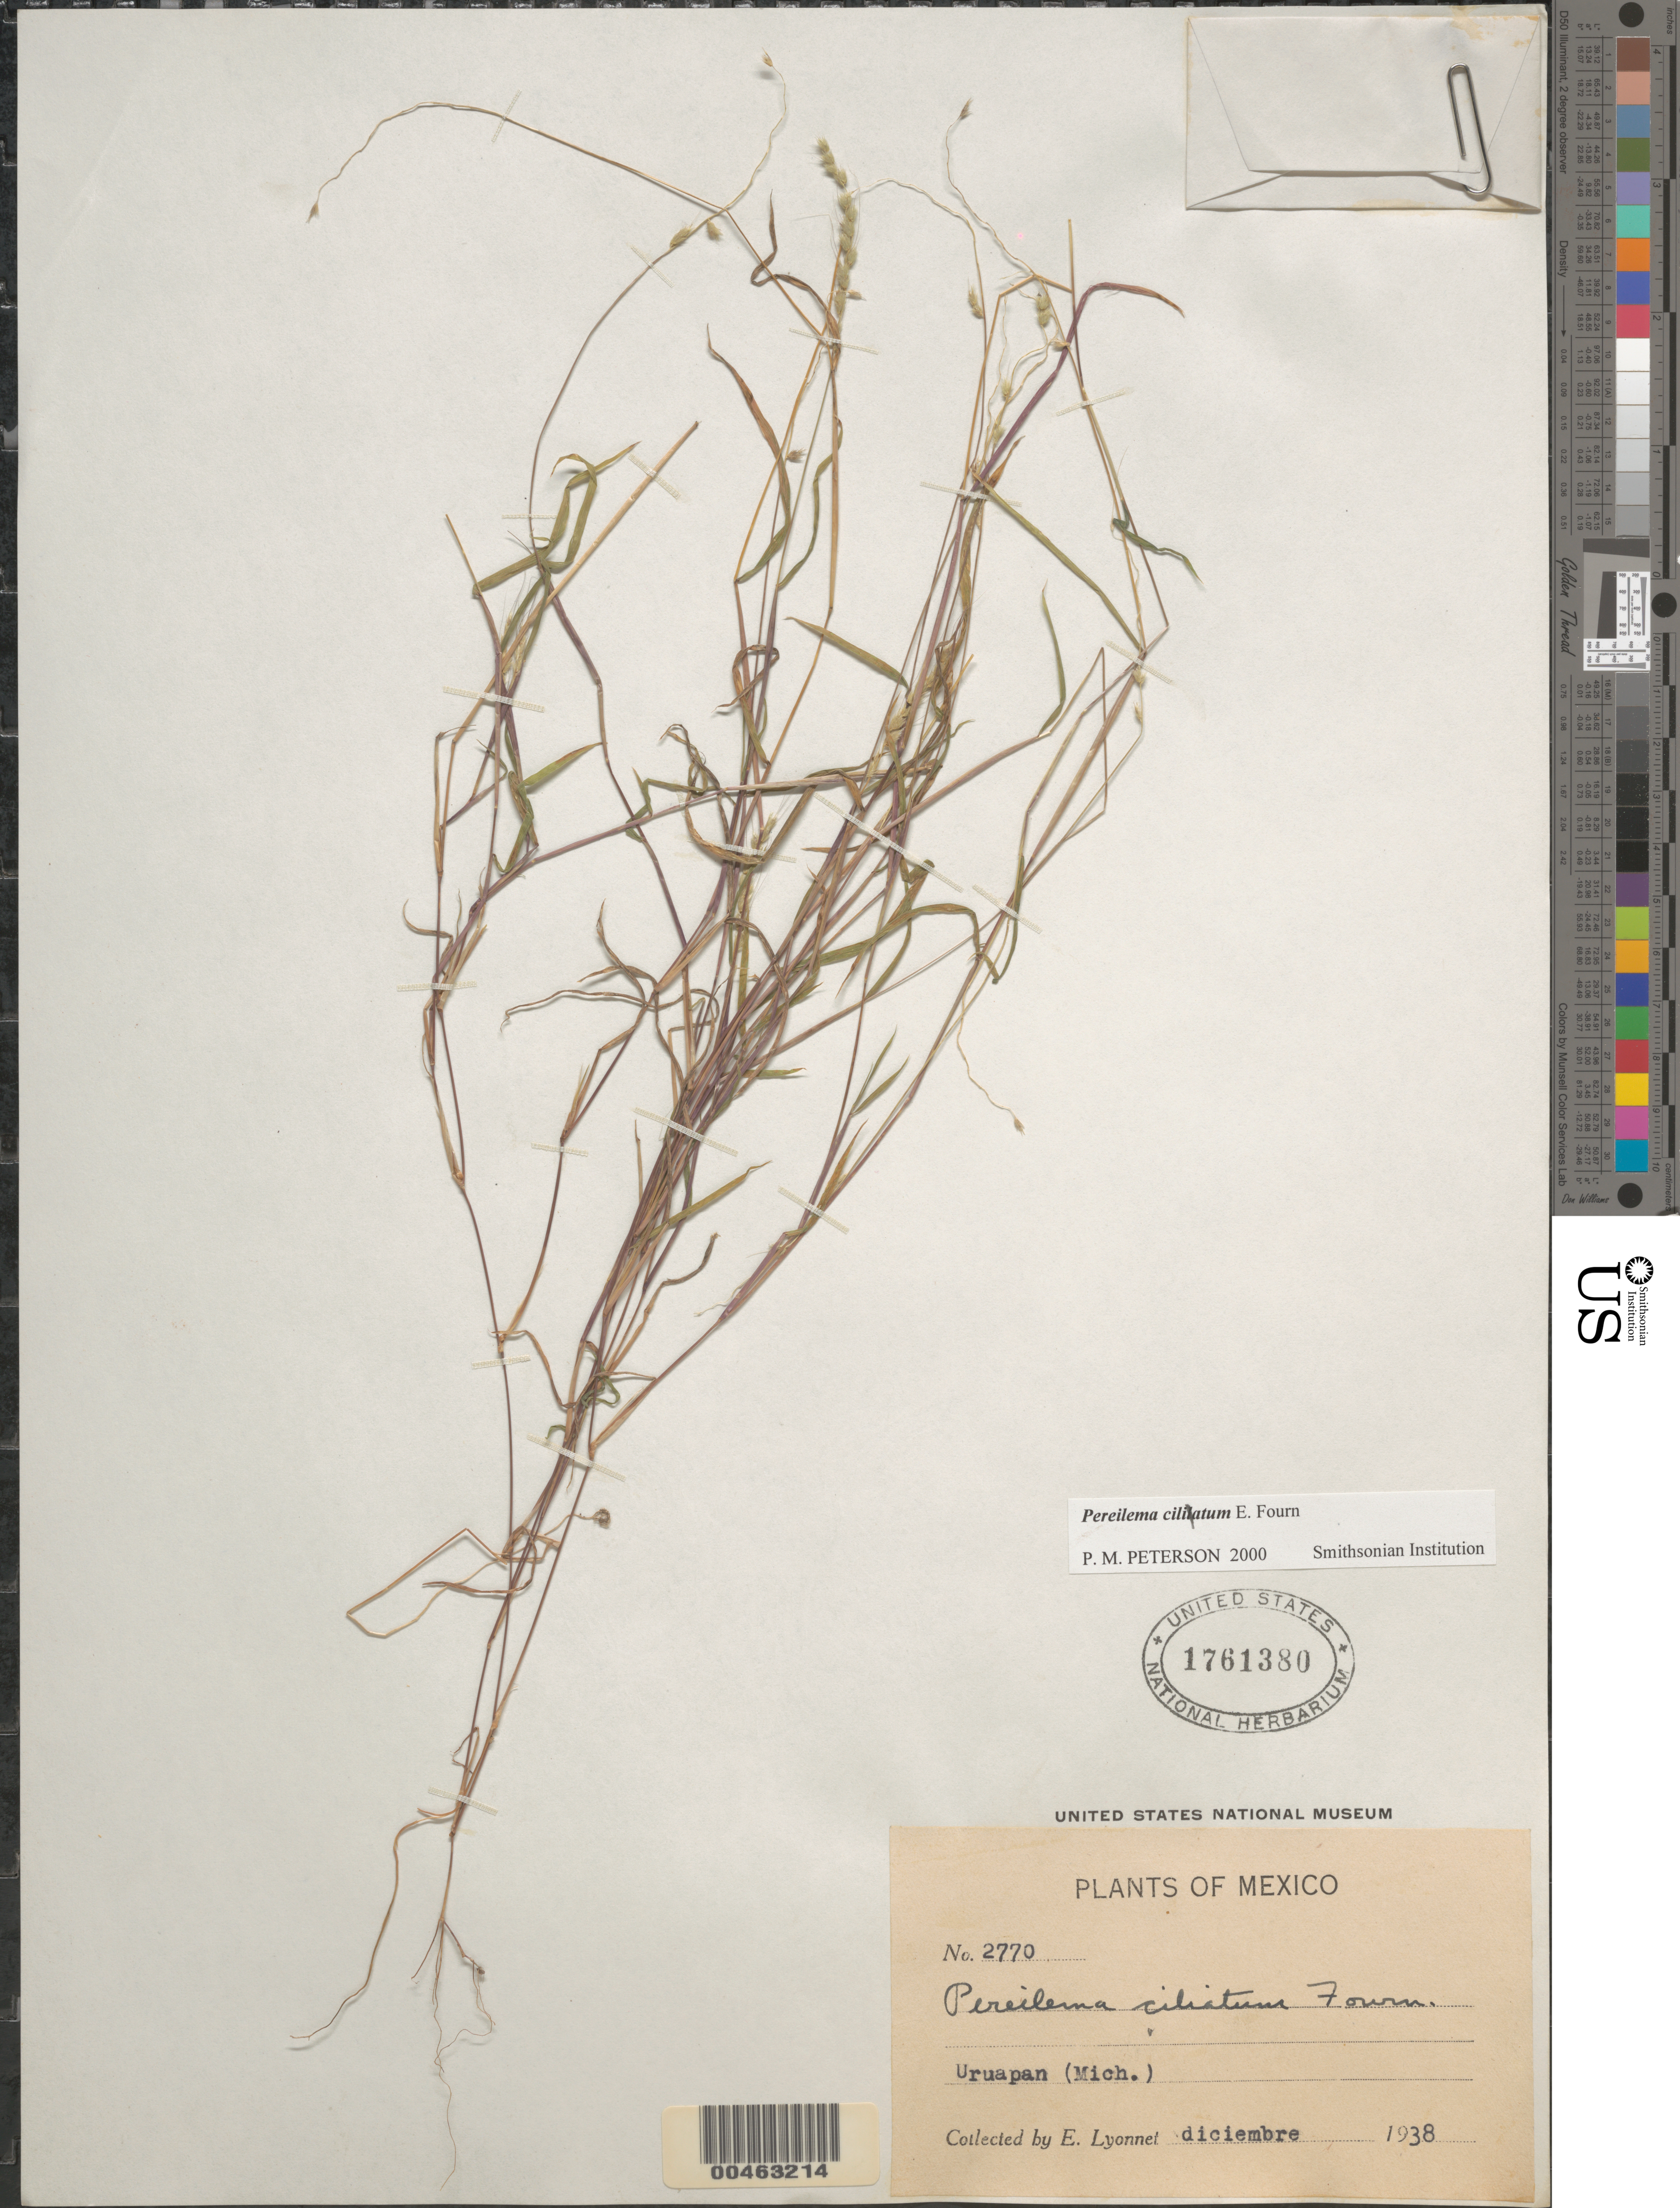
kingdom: Plantae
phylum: Tracheophyta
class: Liliopsida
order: Poales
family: Poaceae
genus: Pereilema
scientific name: Pereilema ciliatum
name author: E. Fourn.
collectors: Bro. E. Lyonnet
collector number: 2770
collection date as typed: Dec 1938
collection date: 1938-12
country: Mexico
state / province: Michoacán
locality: Uruapan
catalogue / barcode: US 1761380